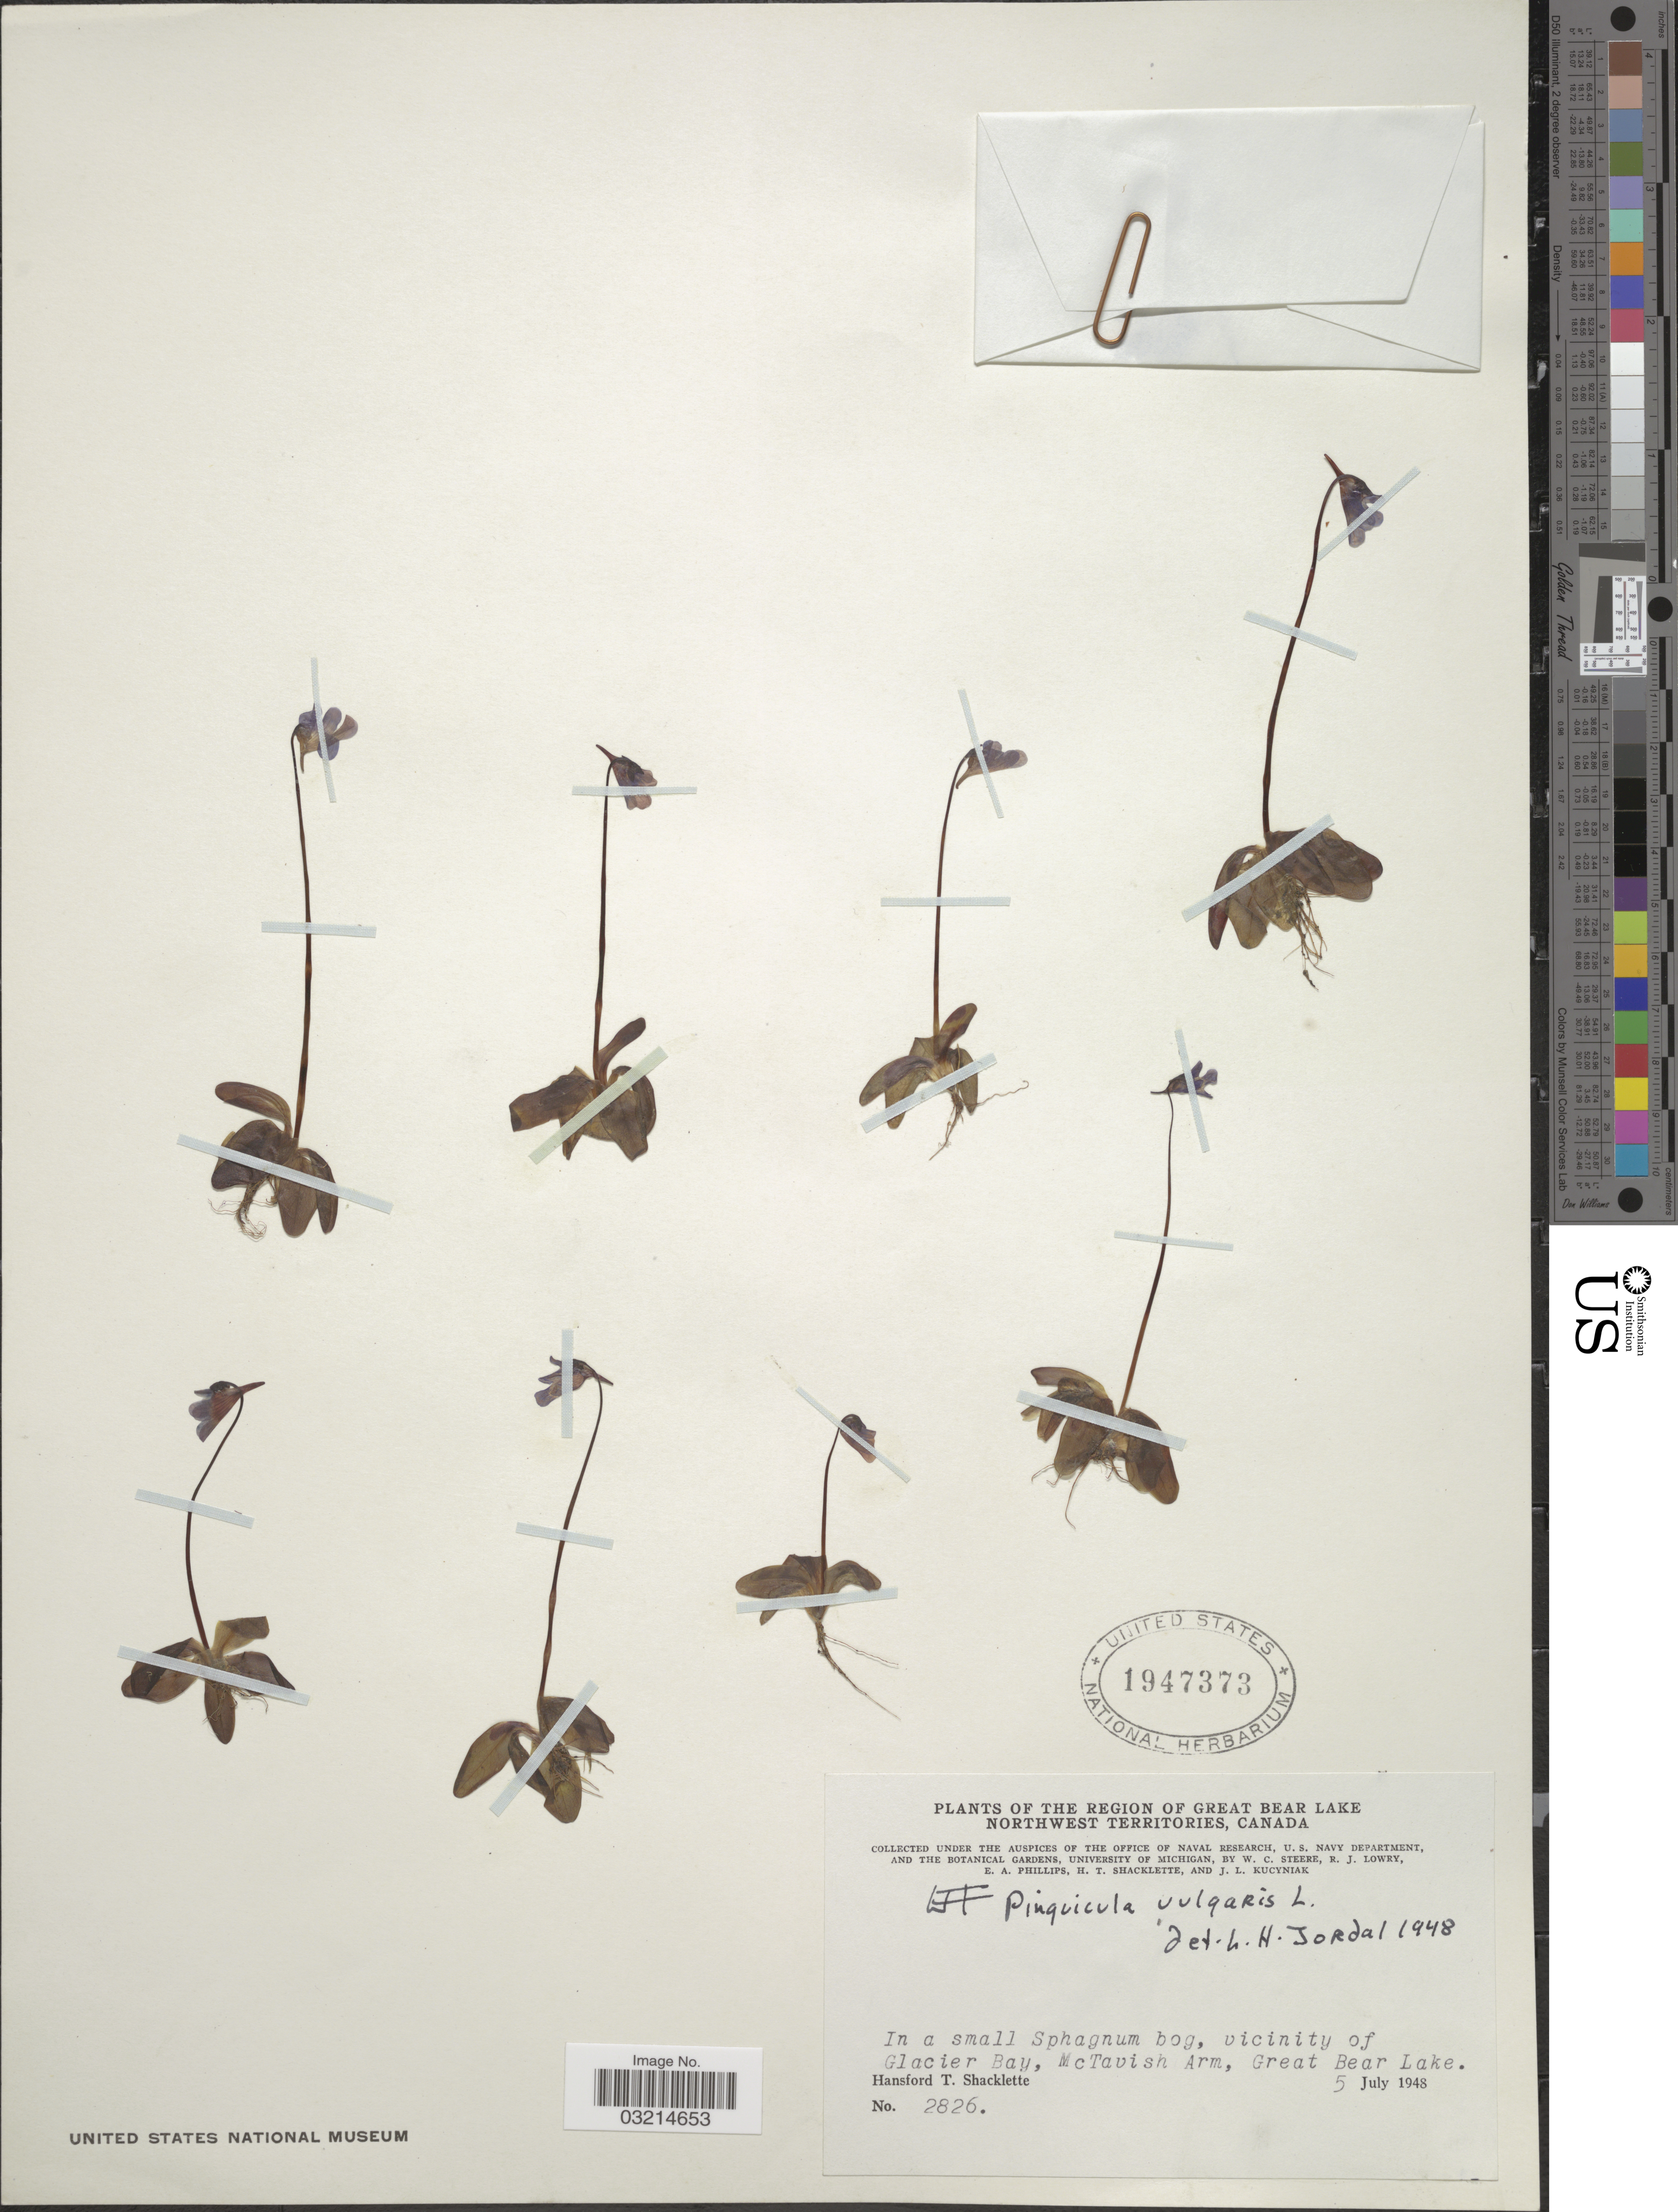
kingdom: Plantae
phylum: Tracheophyta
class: Magnoliopsida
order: Lamiales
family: Lentibulariaceae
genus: Pinguicula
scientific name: Pinguicula vulgaris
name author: L.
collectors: H. Shacklette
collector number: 2826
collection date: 1948-07-05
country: Canada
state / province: Northwest Territories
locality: The Region of Great Bear Lake, vicinity of Glacier Bay, McTavish Arm, Great Bear Lake.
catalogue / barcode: US 1947373